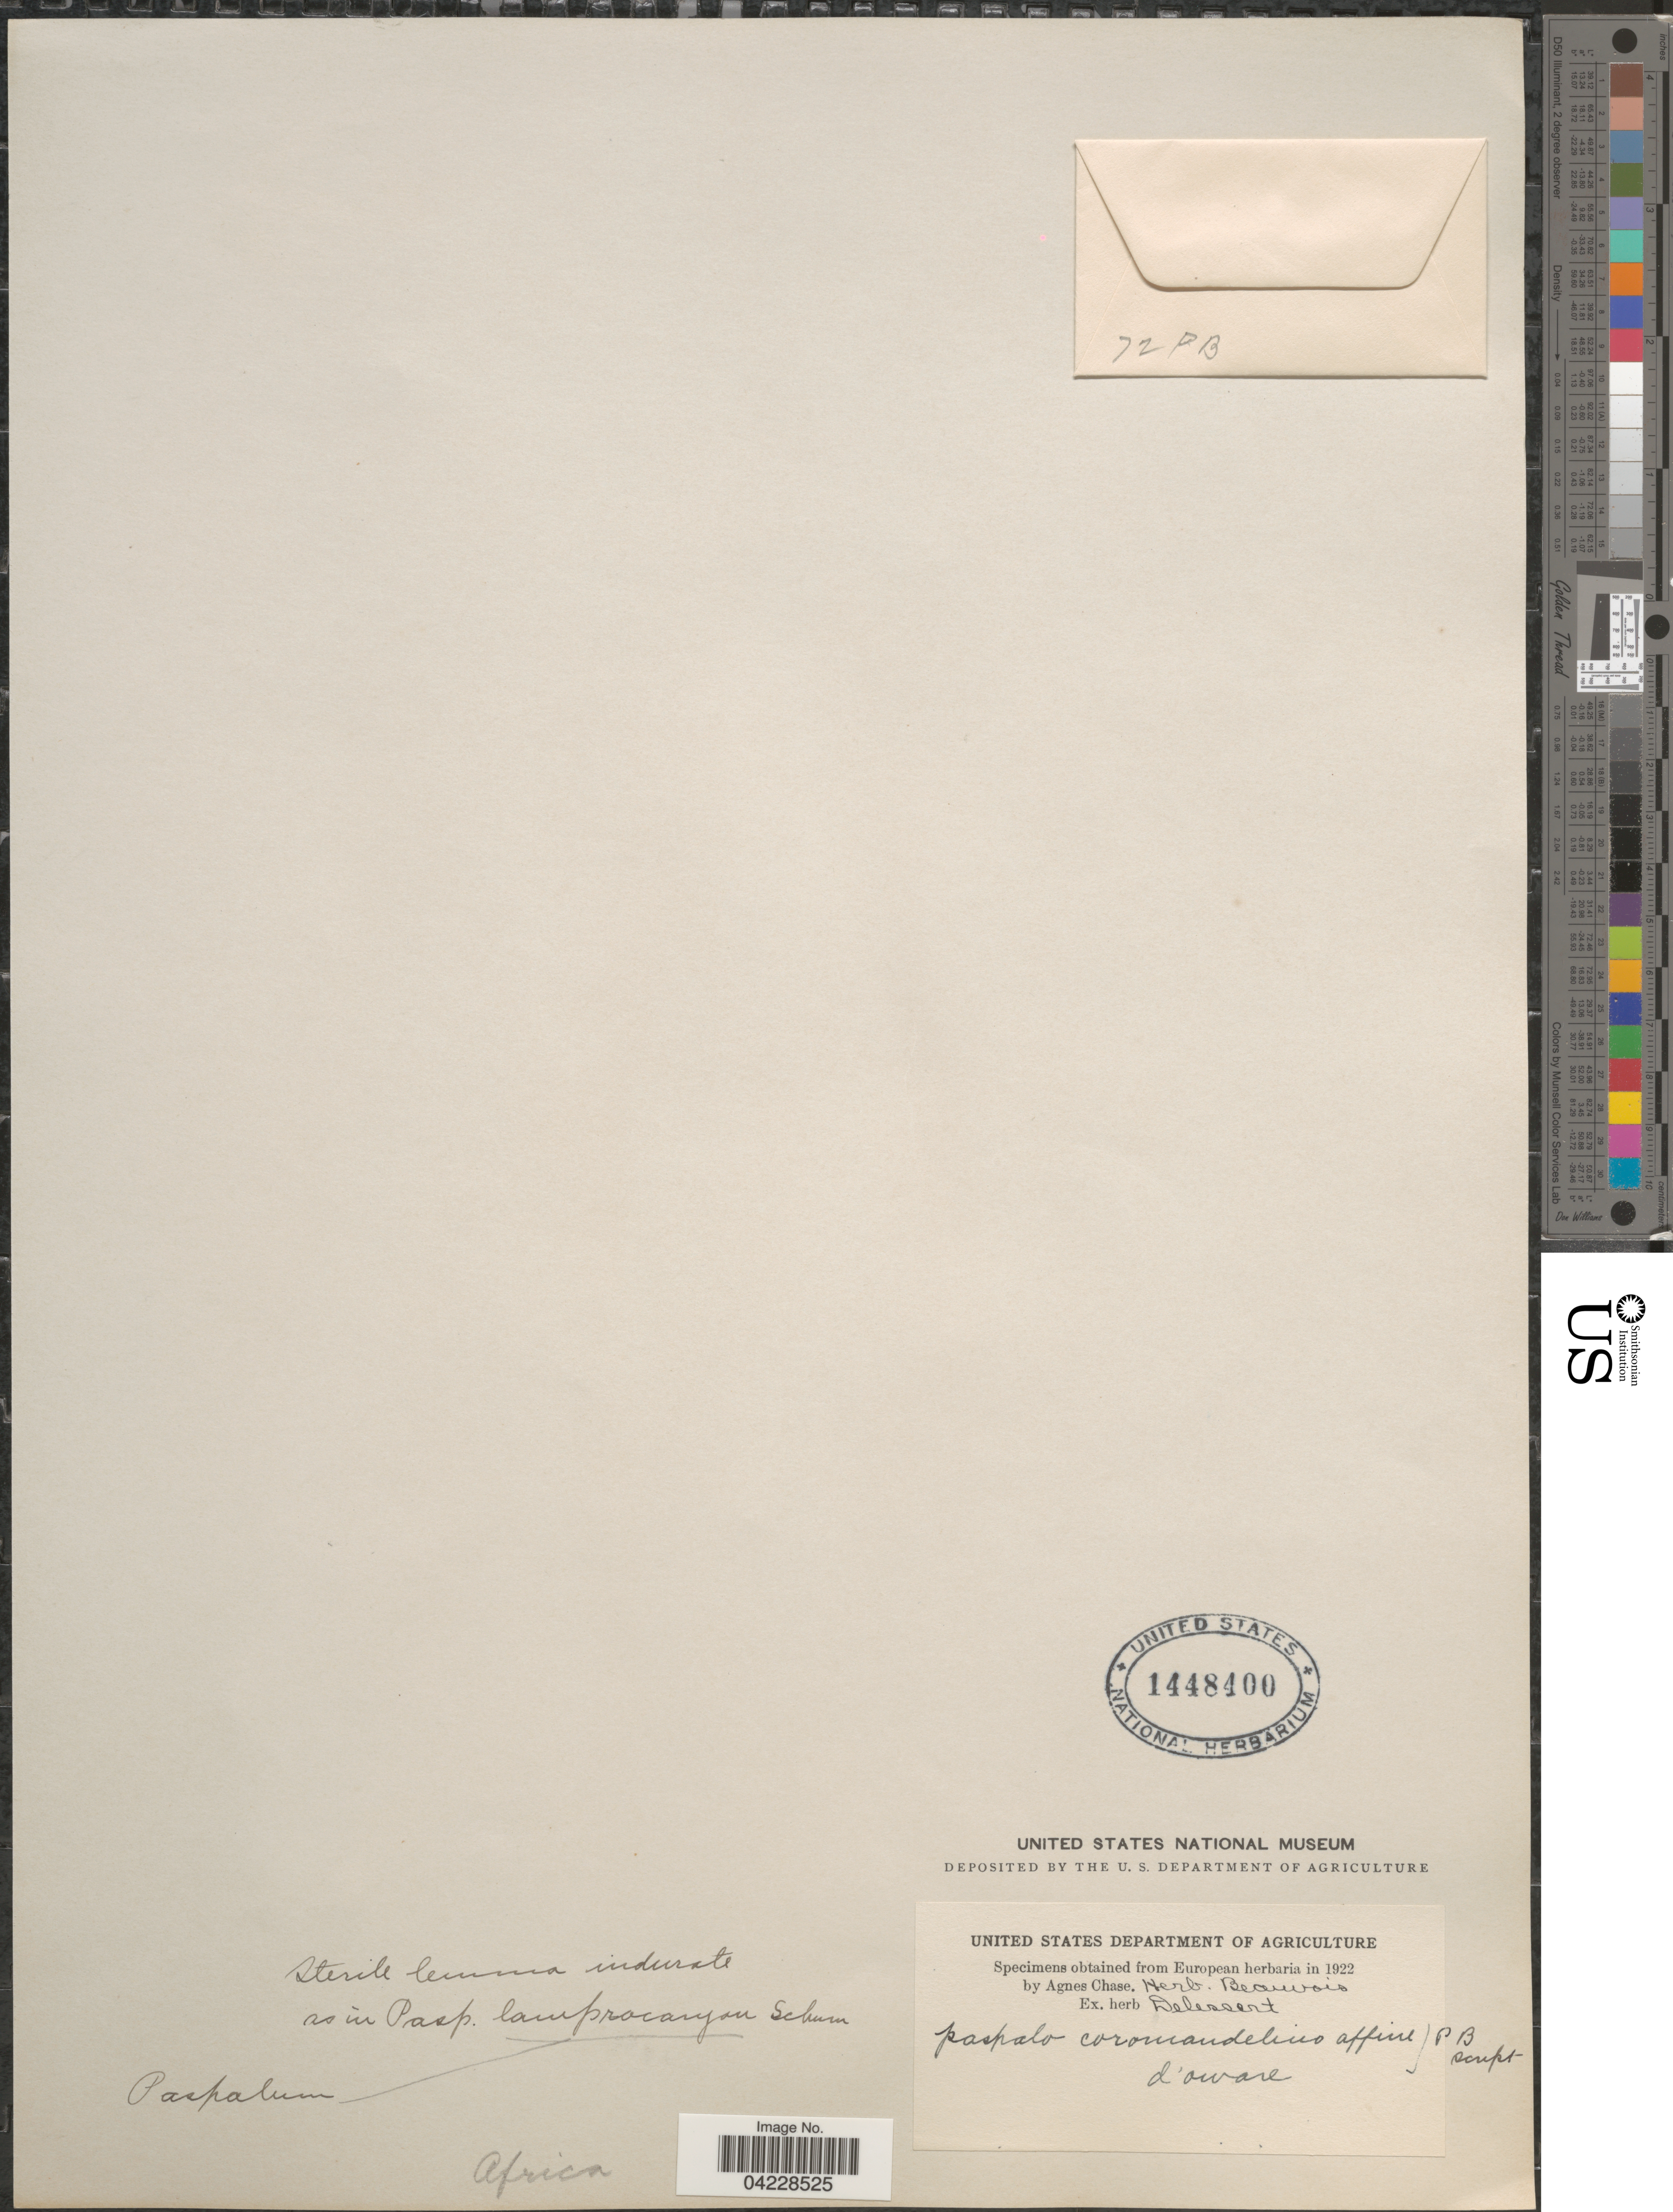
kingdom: Plantae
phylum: Tracheophyta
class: Liliopsida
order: Poales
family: Poaceae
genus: Paspalum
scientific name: Paspalum lamprocaryon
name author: K. Schum.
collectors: ex herb. Delessert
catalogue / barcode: US 1448400